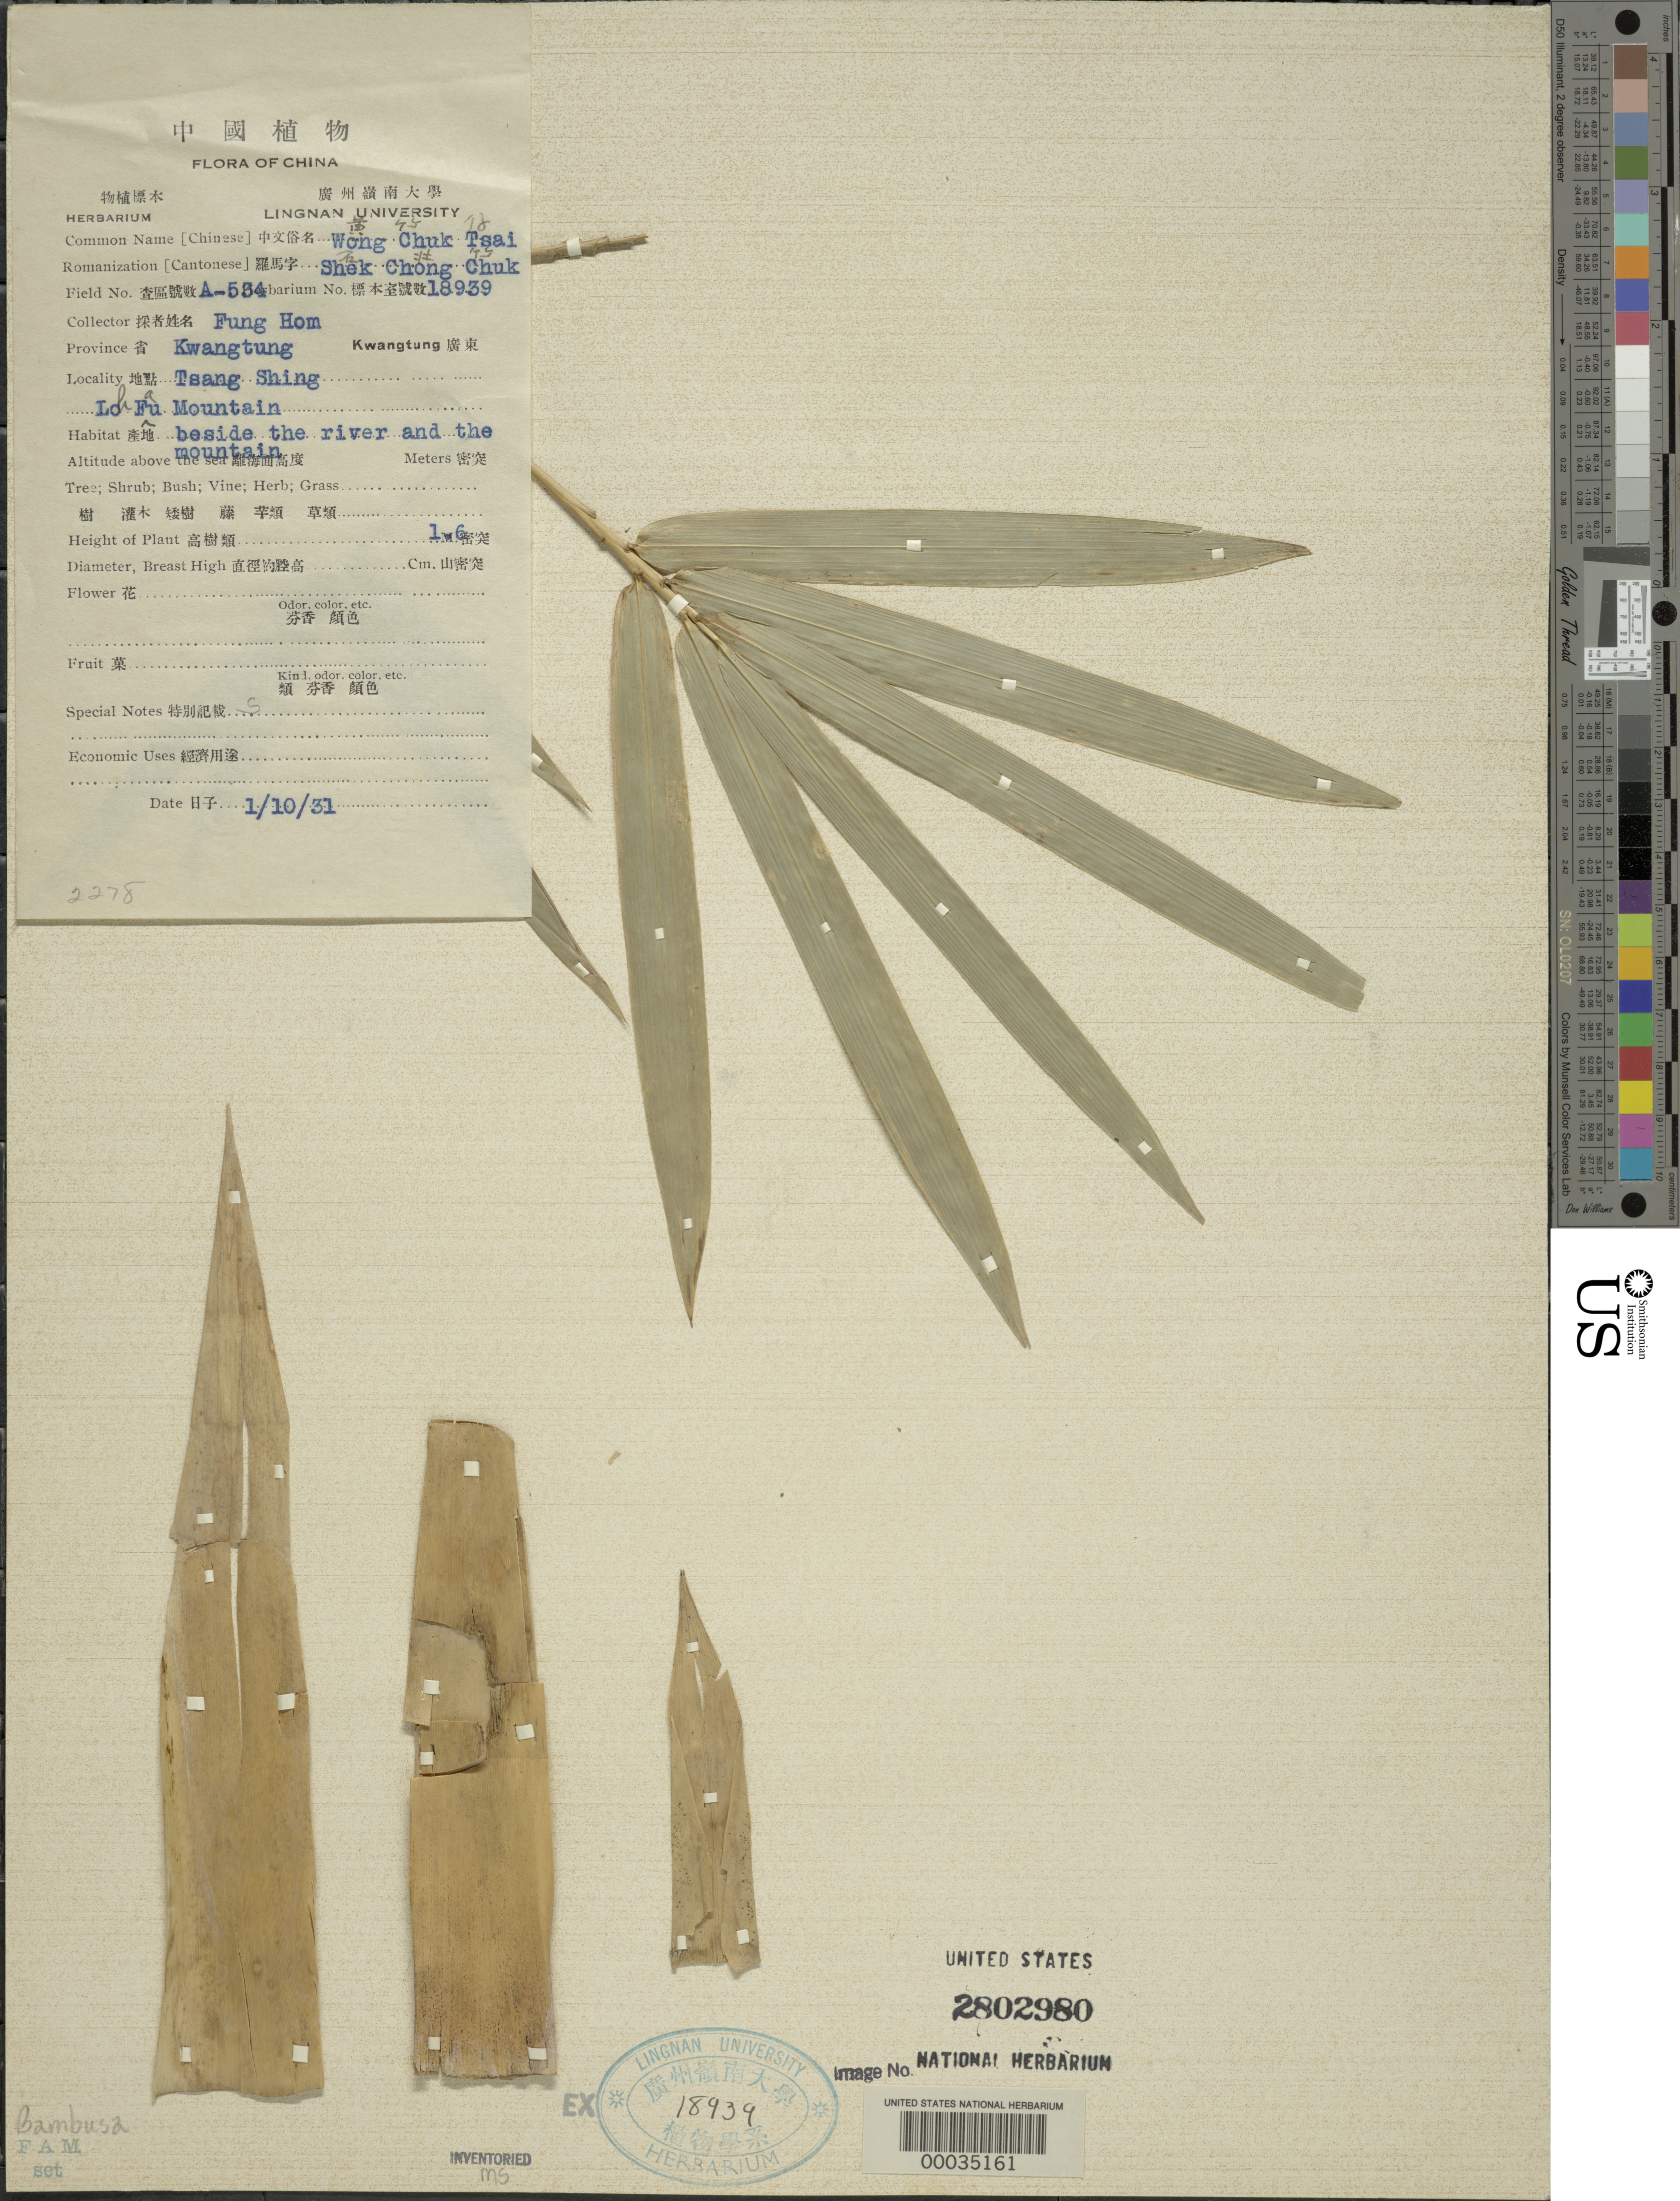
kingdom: Plantae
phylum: Tracheophyta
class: Liliopsida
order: Poales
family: Poaceae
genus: Bambusa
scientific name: Bambusa sp.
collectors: H. L. Fung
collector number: A-534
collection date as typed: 10 Jan 1931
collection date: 1931-01-10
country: China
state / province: Guangdong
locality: Tsang shing, loh fau mountain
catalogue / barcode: US 2802980